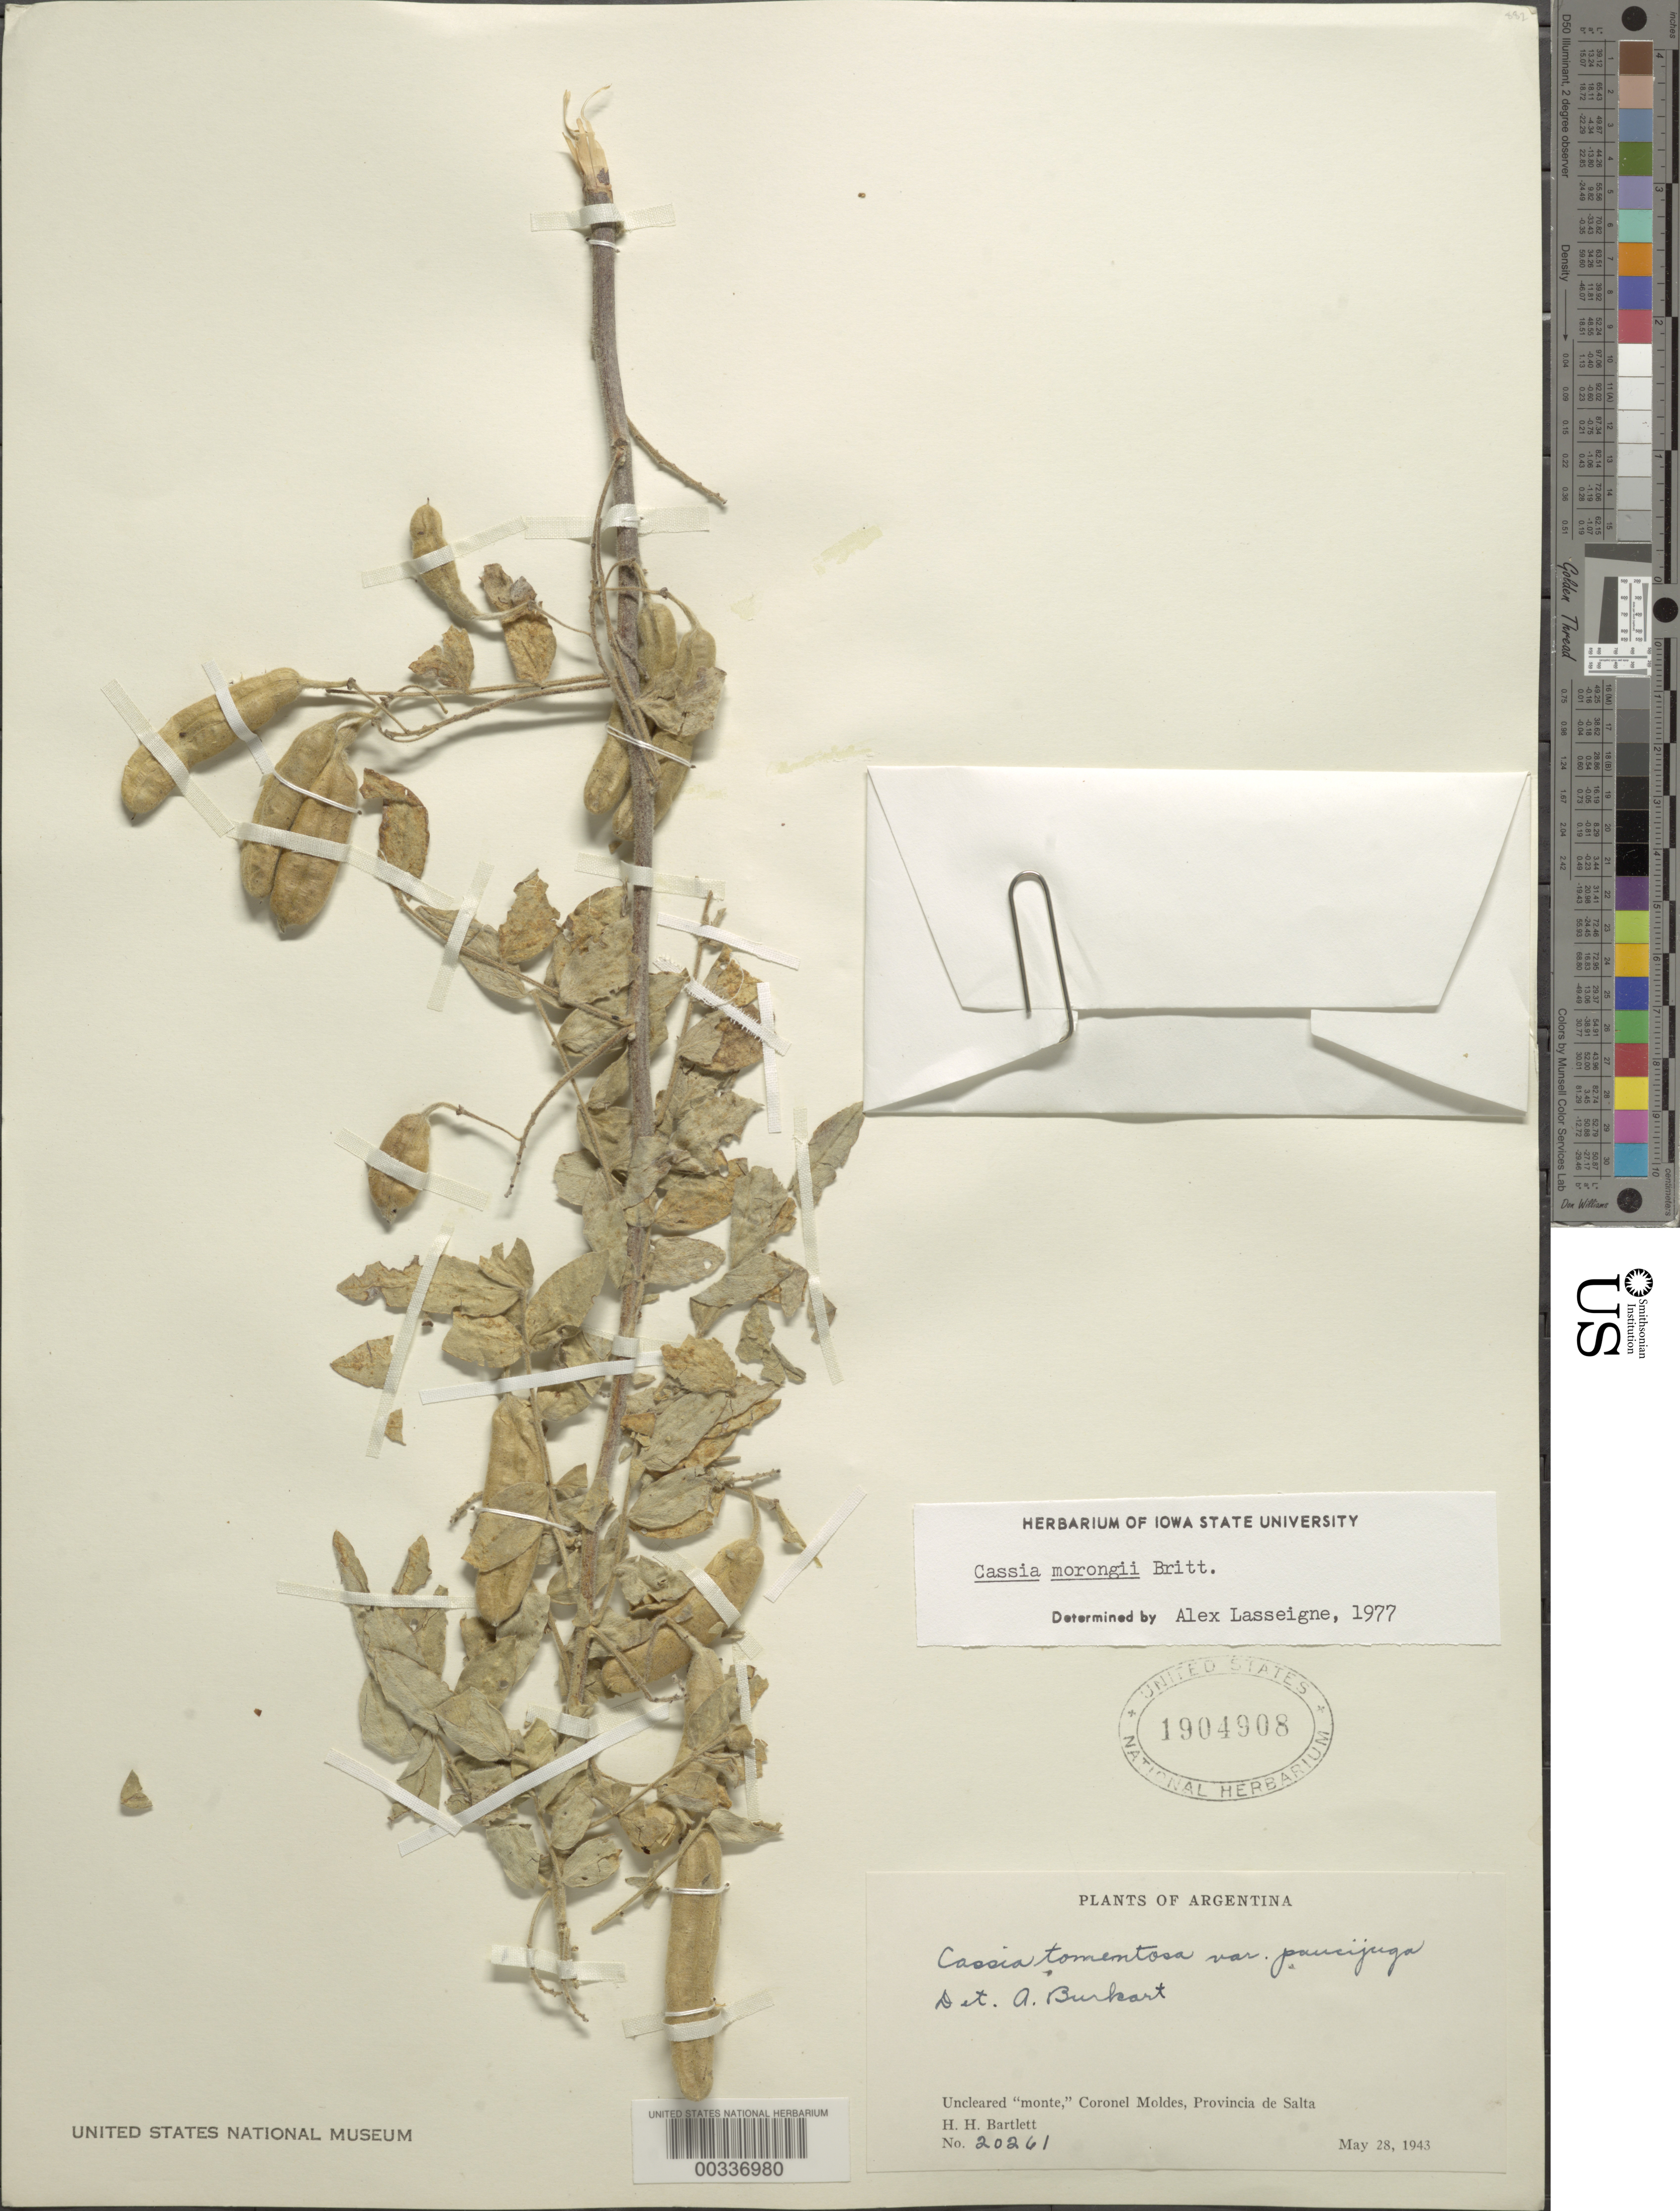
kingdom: Plantae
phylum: Tracheophyta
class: Magnoliopsida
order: Fabales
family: Fabaceae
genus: Senna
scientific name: Senna morongii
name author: (Britton) H.S. Irwin & Barneby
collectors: H. H. Bartlett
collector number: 20261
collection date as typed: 28 May 1943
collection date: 1943-05-28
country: Argentina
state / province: Salta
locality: Coronel Moldes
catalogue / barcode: US 1904908